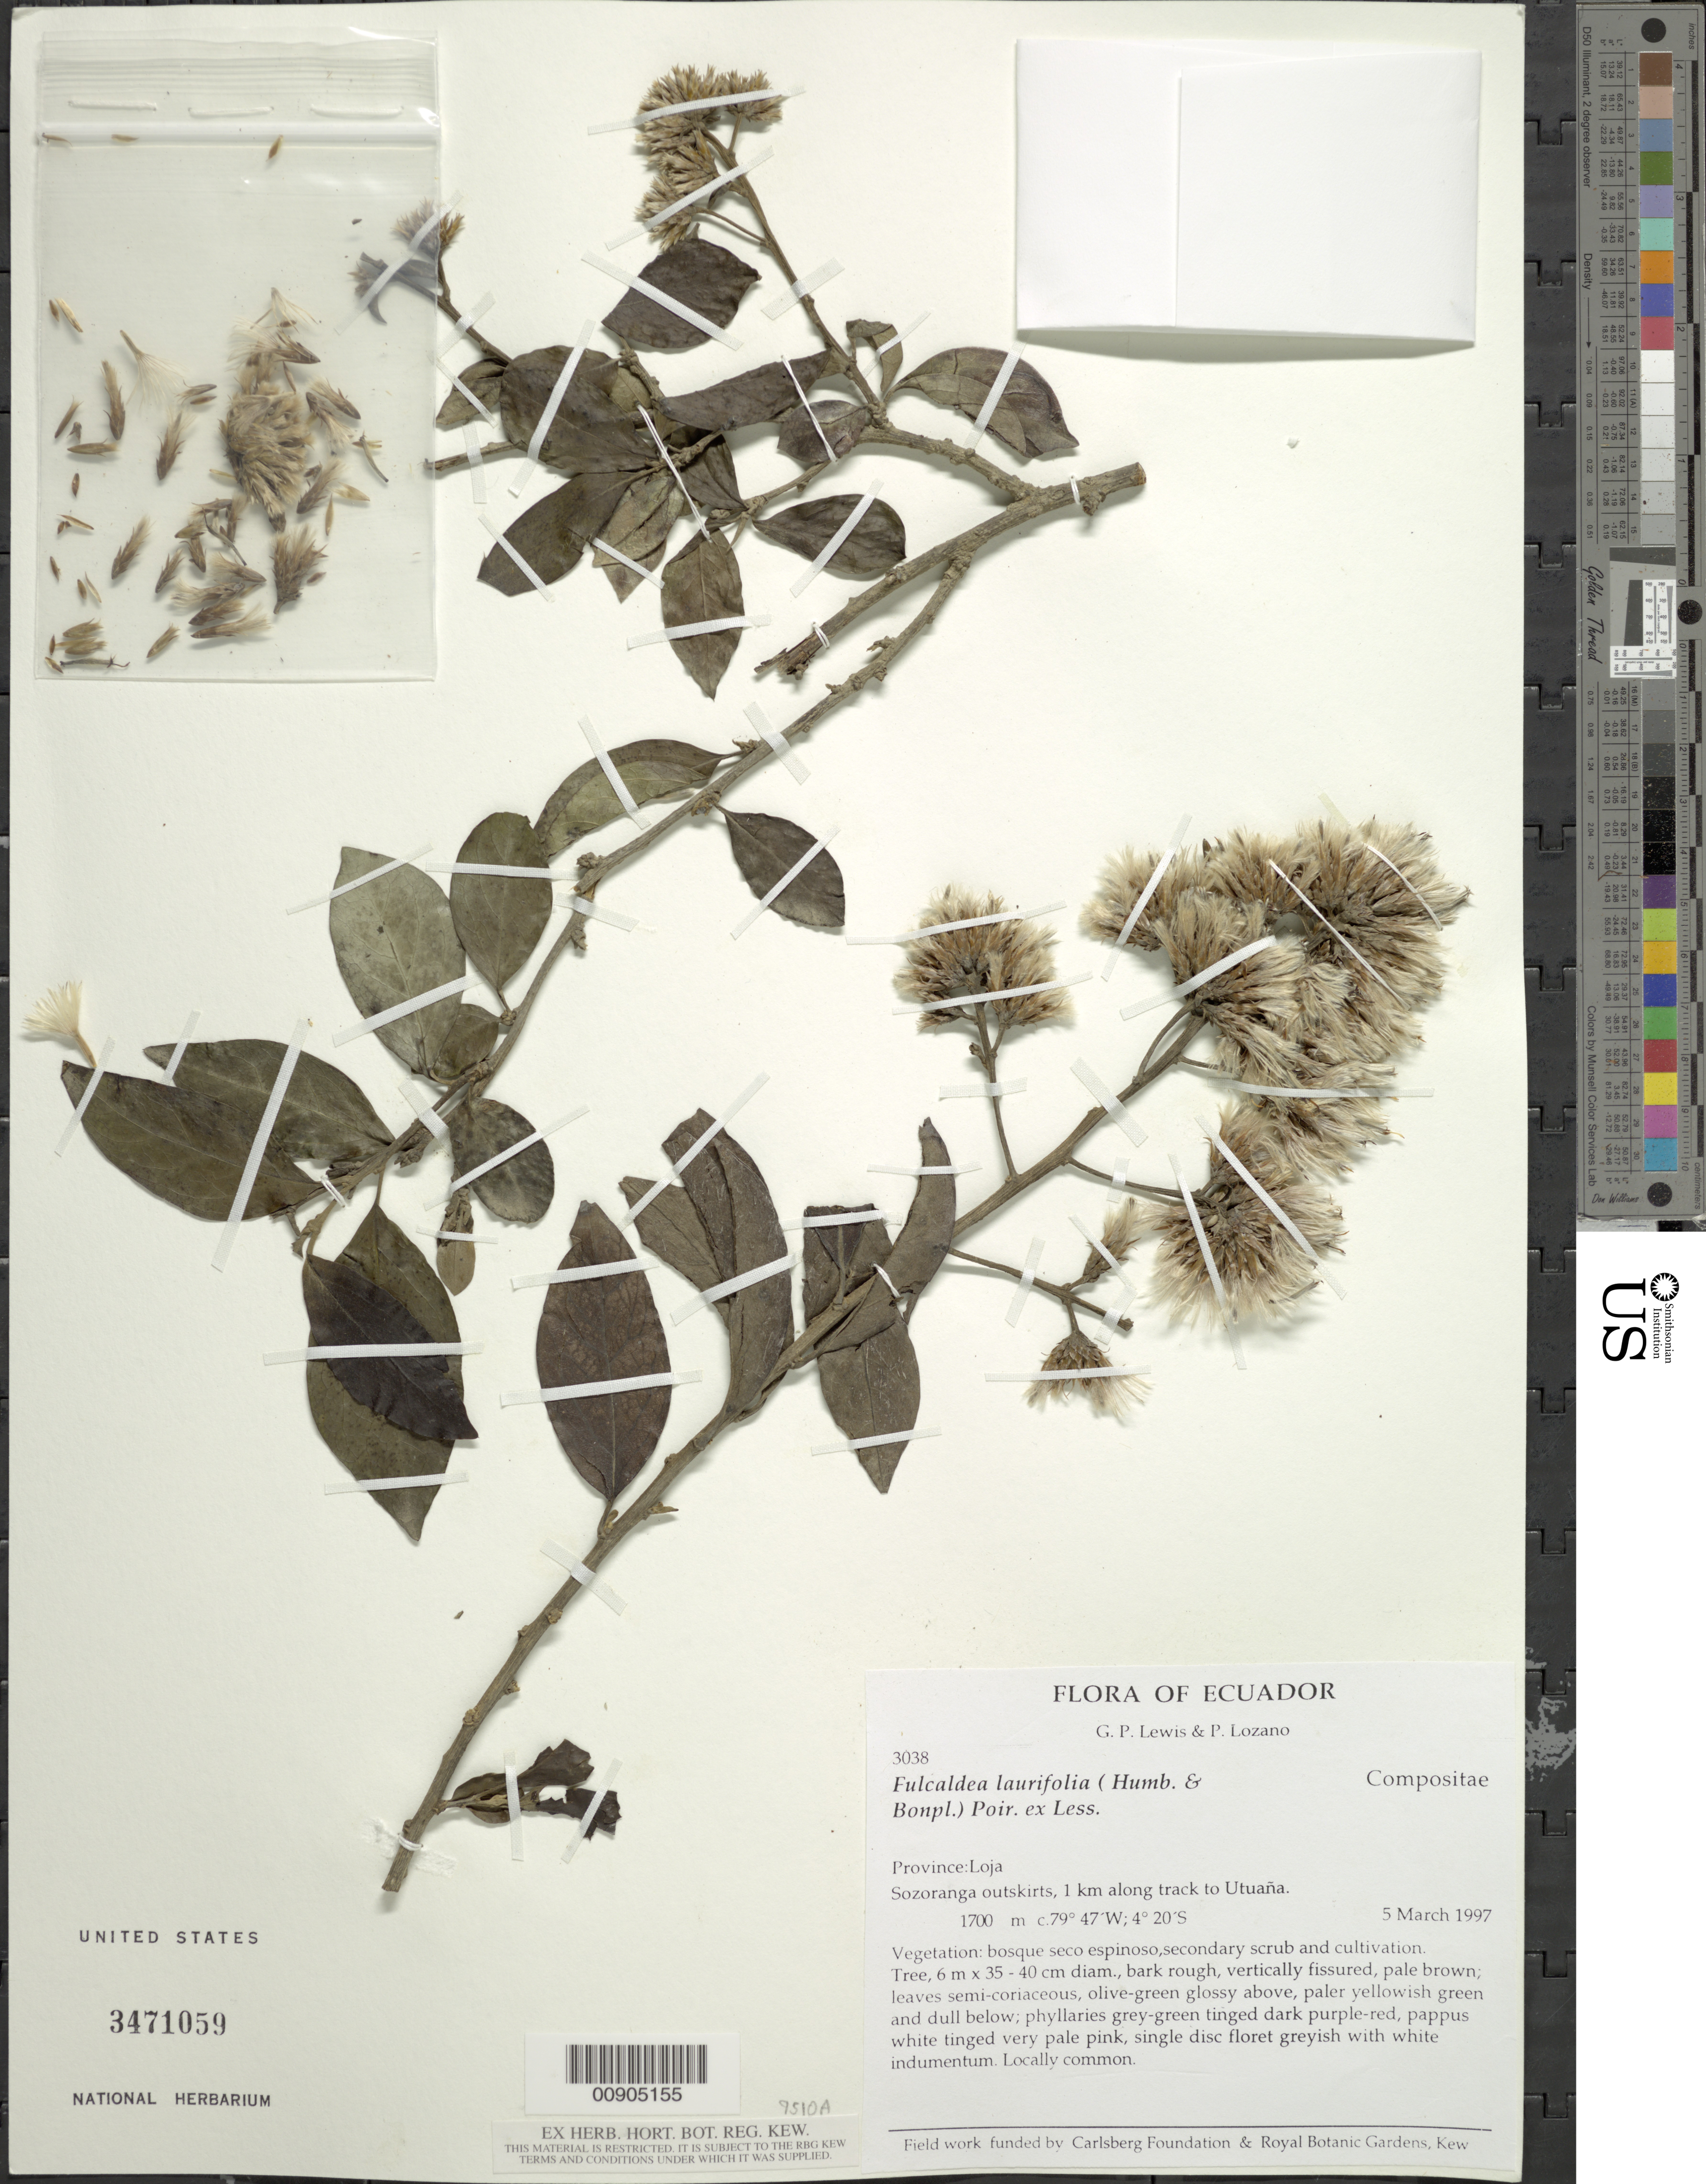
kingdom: Plantae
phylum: Tracheophyta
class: Magnoliopsida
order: Asterales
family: Asteraceae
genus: Fulcaldea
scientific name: Fulcaldea laurifolia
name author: (Bonpl.) Poir.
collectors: G. P. Lewis & P. Lozano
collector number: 3038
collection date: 1997-03-05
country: Ecuador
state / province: Loja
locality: Sozoranga outskirts, 1 km along track to Utuaña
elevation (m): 1700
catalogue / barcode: US 3471059